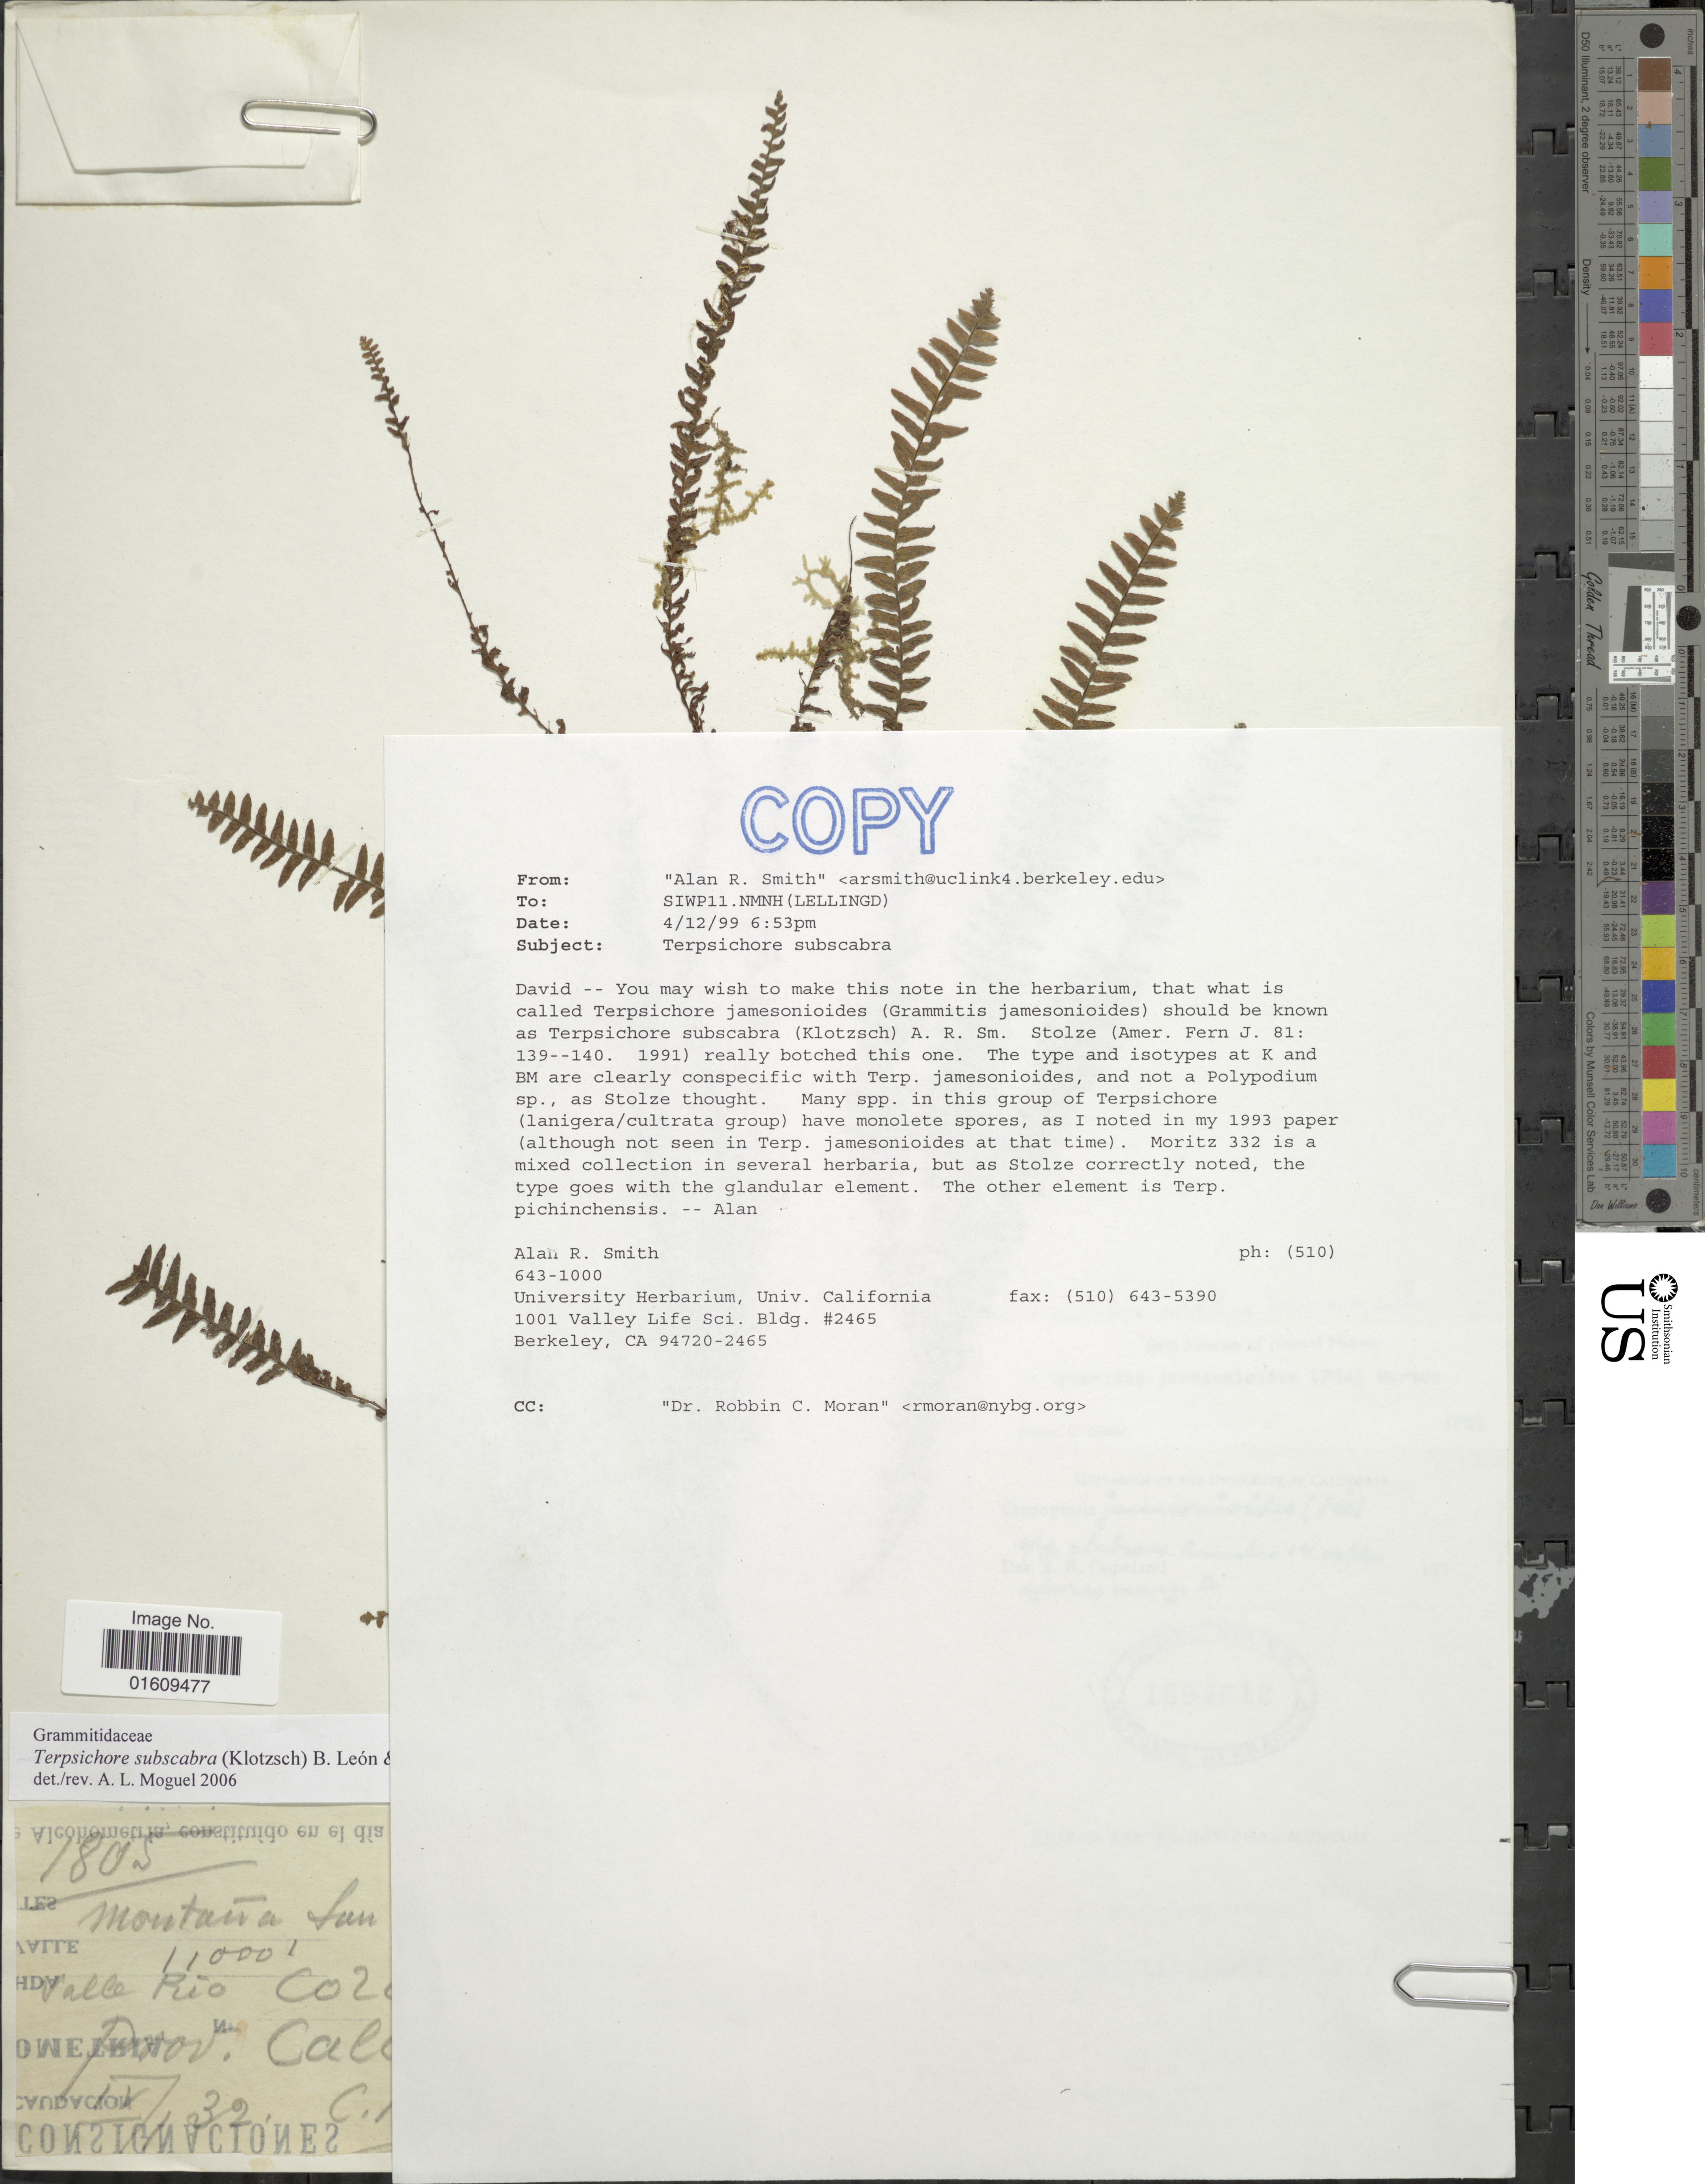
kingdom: Plantae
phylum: Tracheophyta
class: Polypodiopsida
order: Polypodiales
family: Polypodiaceae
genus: Galactodenia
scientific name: Galactodenia subscabra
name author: (Klotzsch) Sundue & Labiak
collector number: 1805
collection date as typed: Transcribed d/m/y: 1/4/32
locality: Montana fan, Valle Rio, Prov. Calc [illegible text]. [interpreted]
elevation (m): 3353